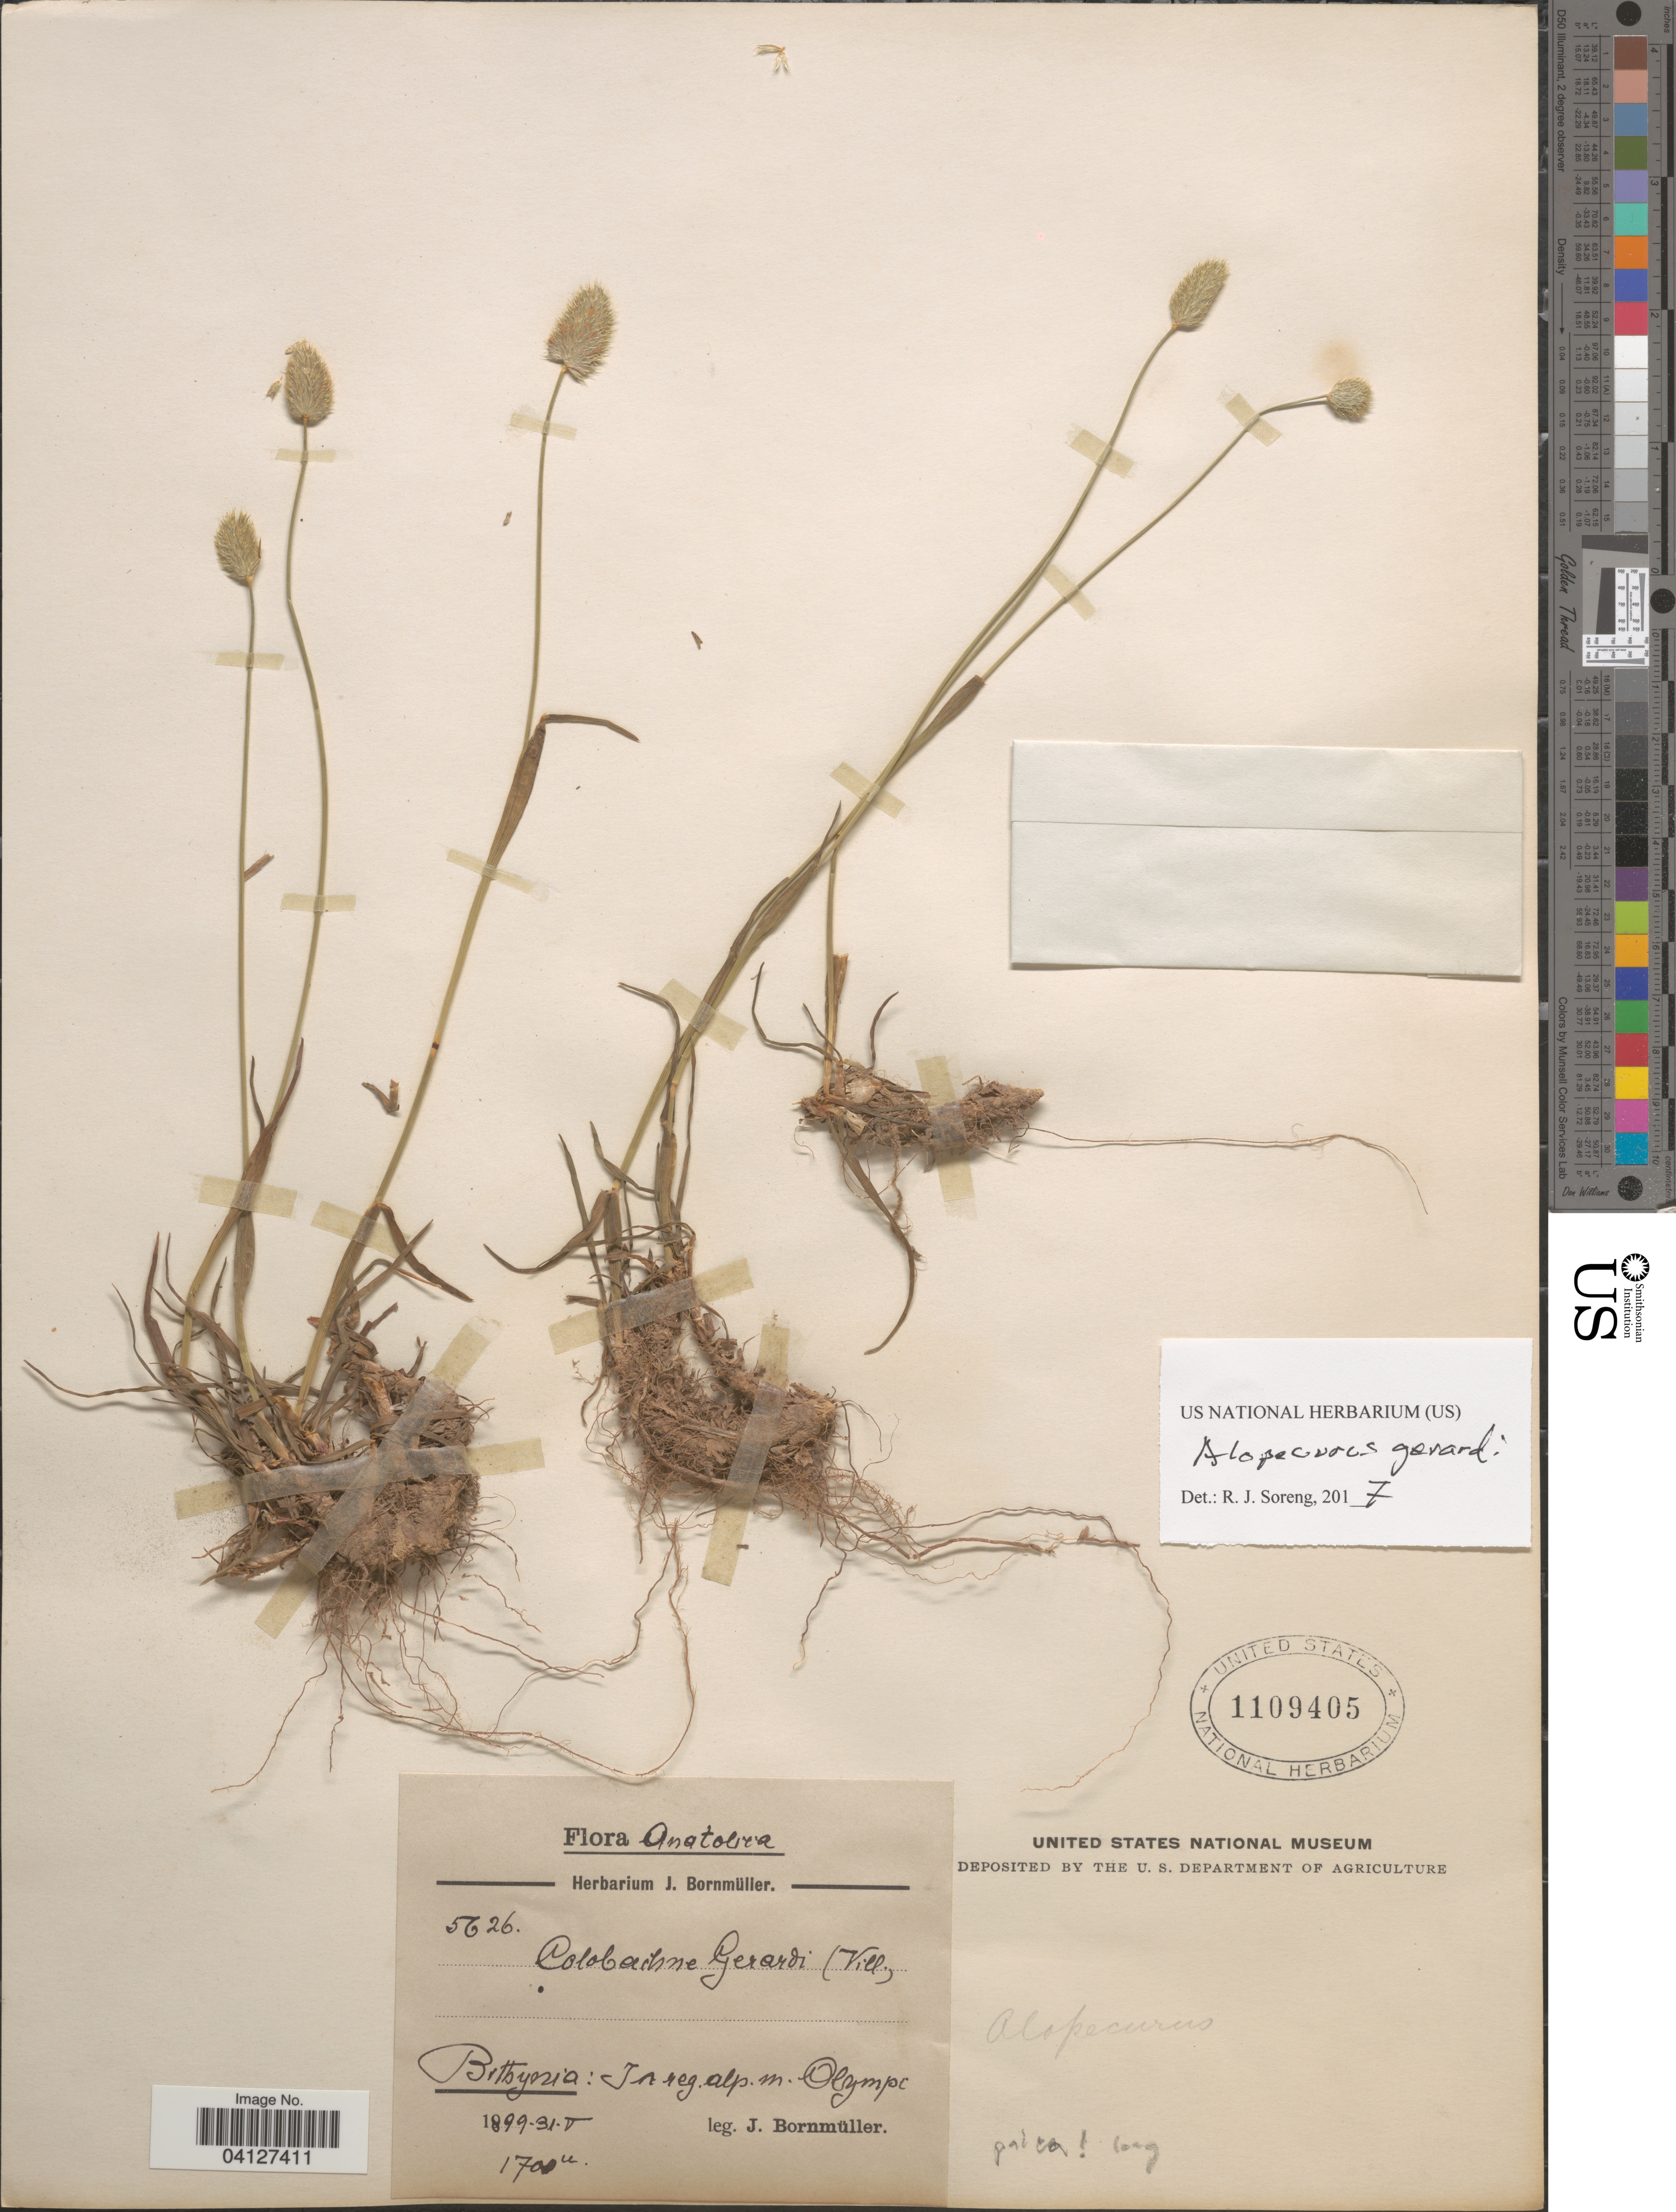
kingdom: Plantae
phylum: Tracheophyta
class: Liliopsida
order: Poales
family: Poaceae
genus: Alopecurus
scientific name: Alopecurus gerardi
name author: Vill.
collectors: J. Bornmüller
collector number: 5626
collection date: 1899-05-31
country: Turkey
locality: Anatolica. Bithynia: In reg. alp. m. Olympi.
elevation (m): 1700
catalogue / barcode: US 1109405